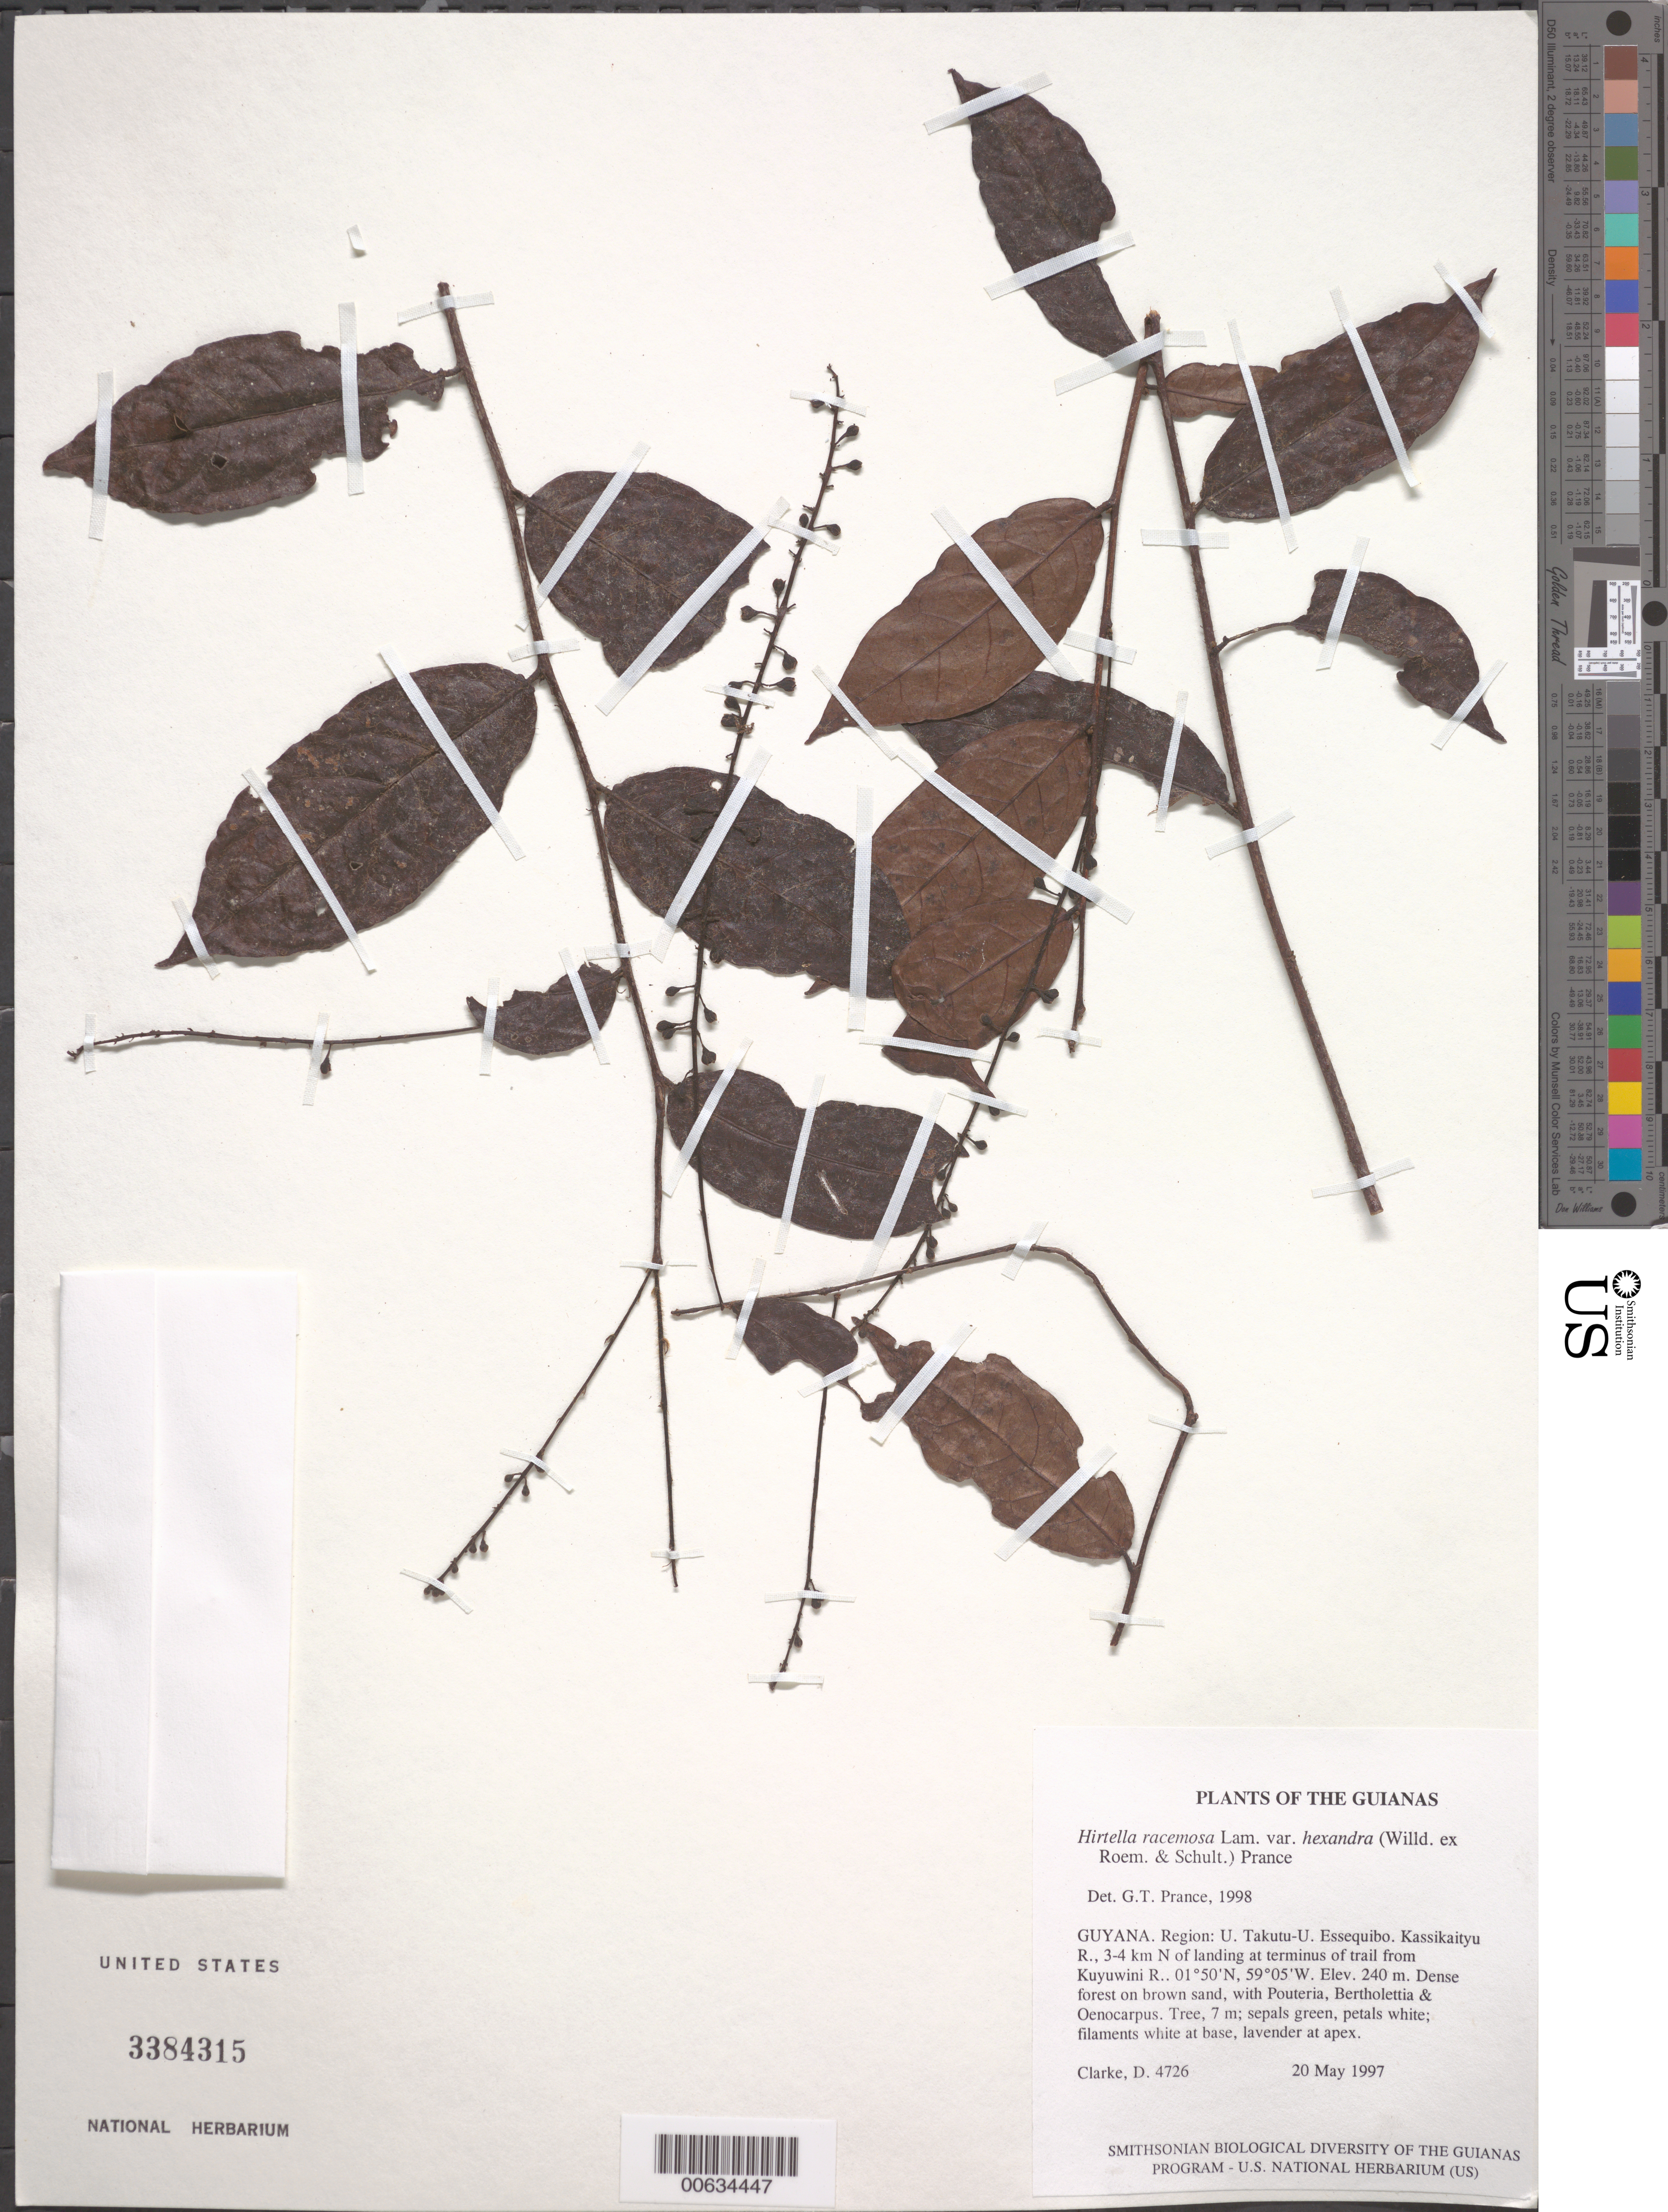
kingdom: Plantae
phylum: Tracheophyta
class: Magnoliopsida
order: Malpighiales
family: Chrysobalanaceae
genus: Hirtella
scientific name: Hirtella racemosa var. hexandra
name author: (Willd. ex Roem. & Schult.) Prance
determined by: Prance, G. T.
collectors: H. D. Clarke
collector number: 4726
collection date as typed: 20 May 1997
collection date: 1997-05-20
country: Guyana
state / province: U. Takutu-U. Essequibo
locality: Kassikaityu R., 3-4 km N of landing at terminus of trail from Kuyuwini R.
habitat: Dense forest on brown sand, with Pouteria, Bertholettia & Oenocarpus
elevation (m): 240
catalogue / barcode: US 3384315